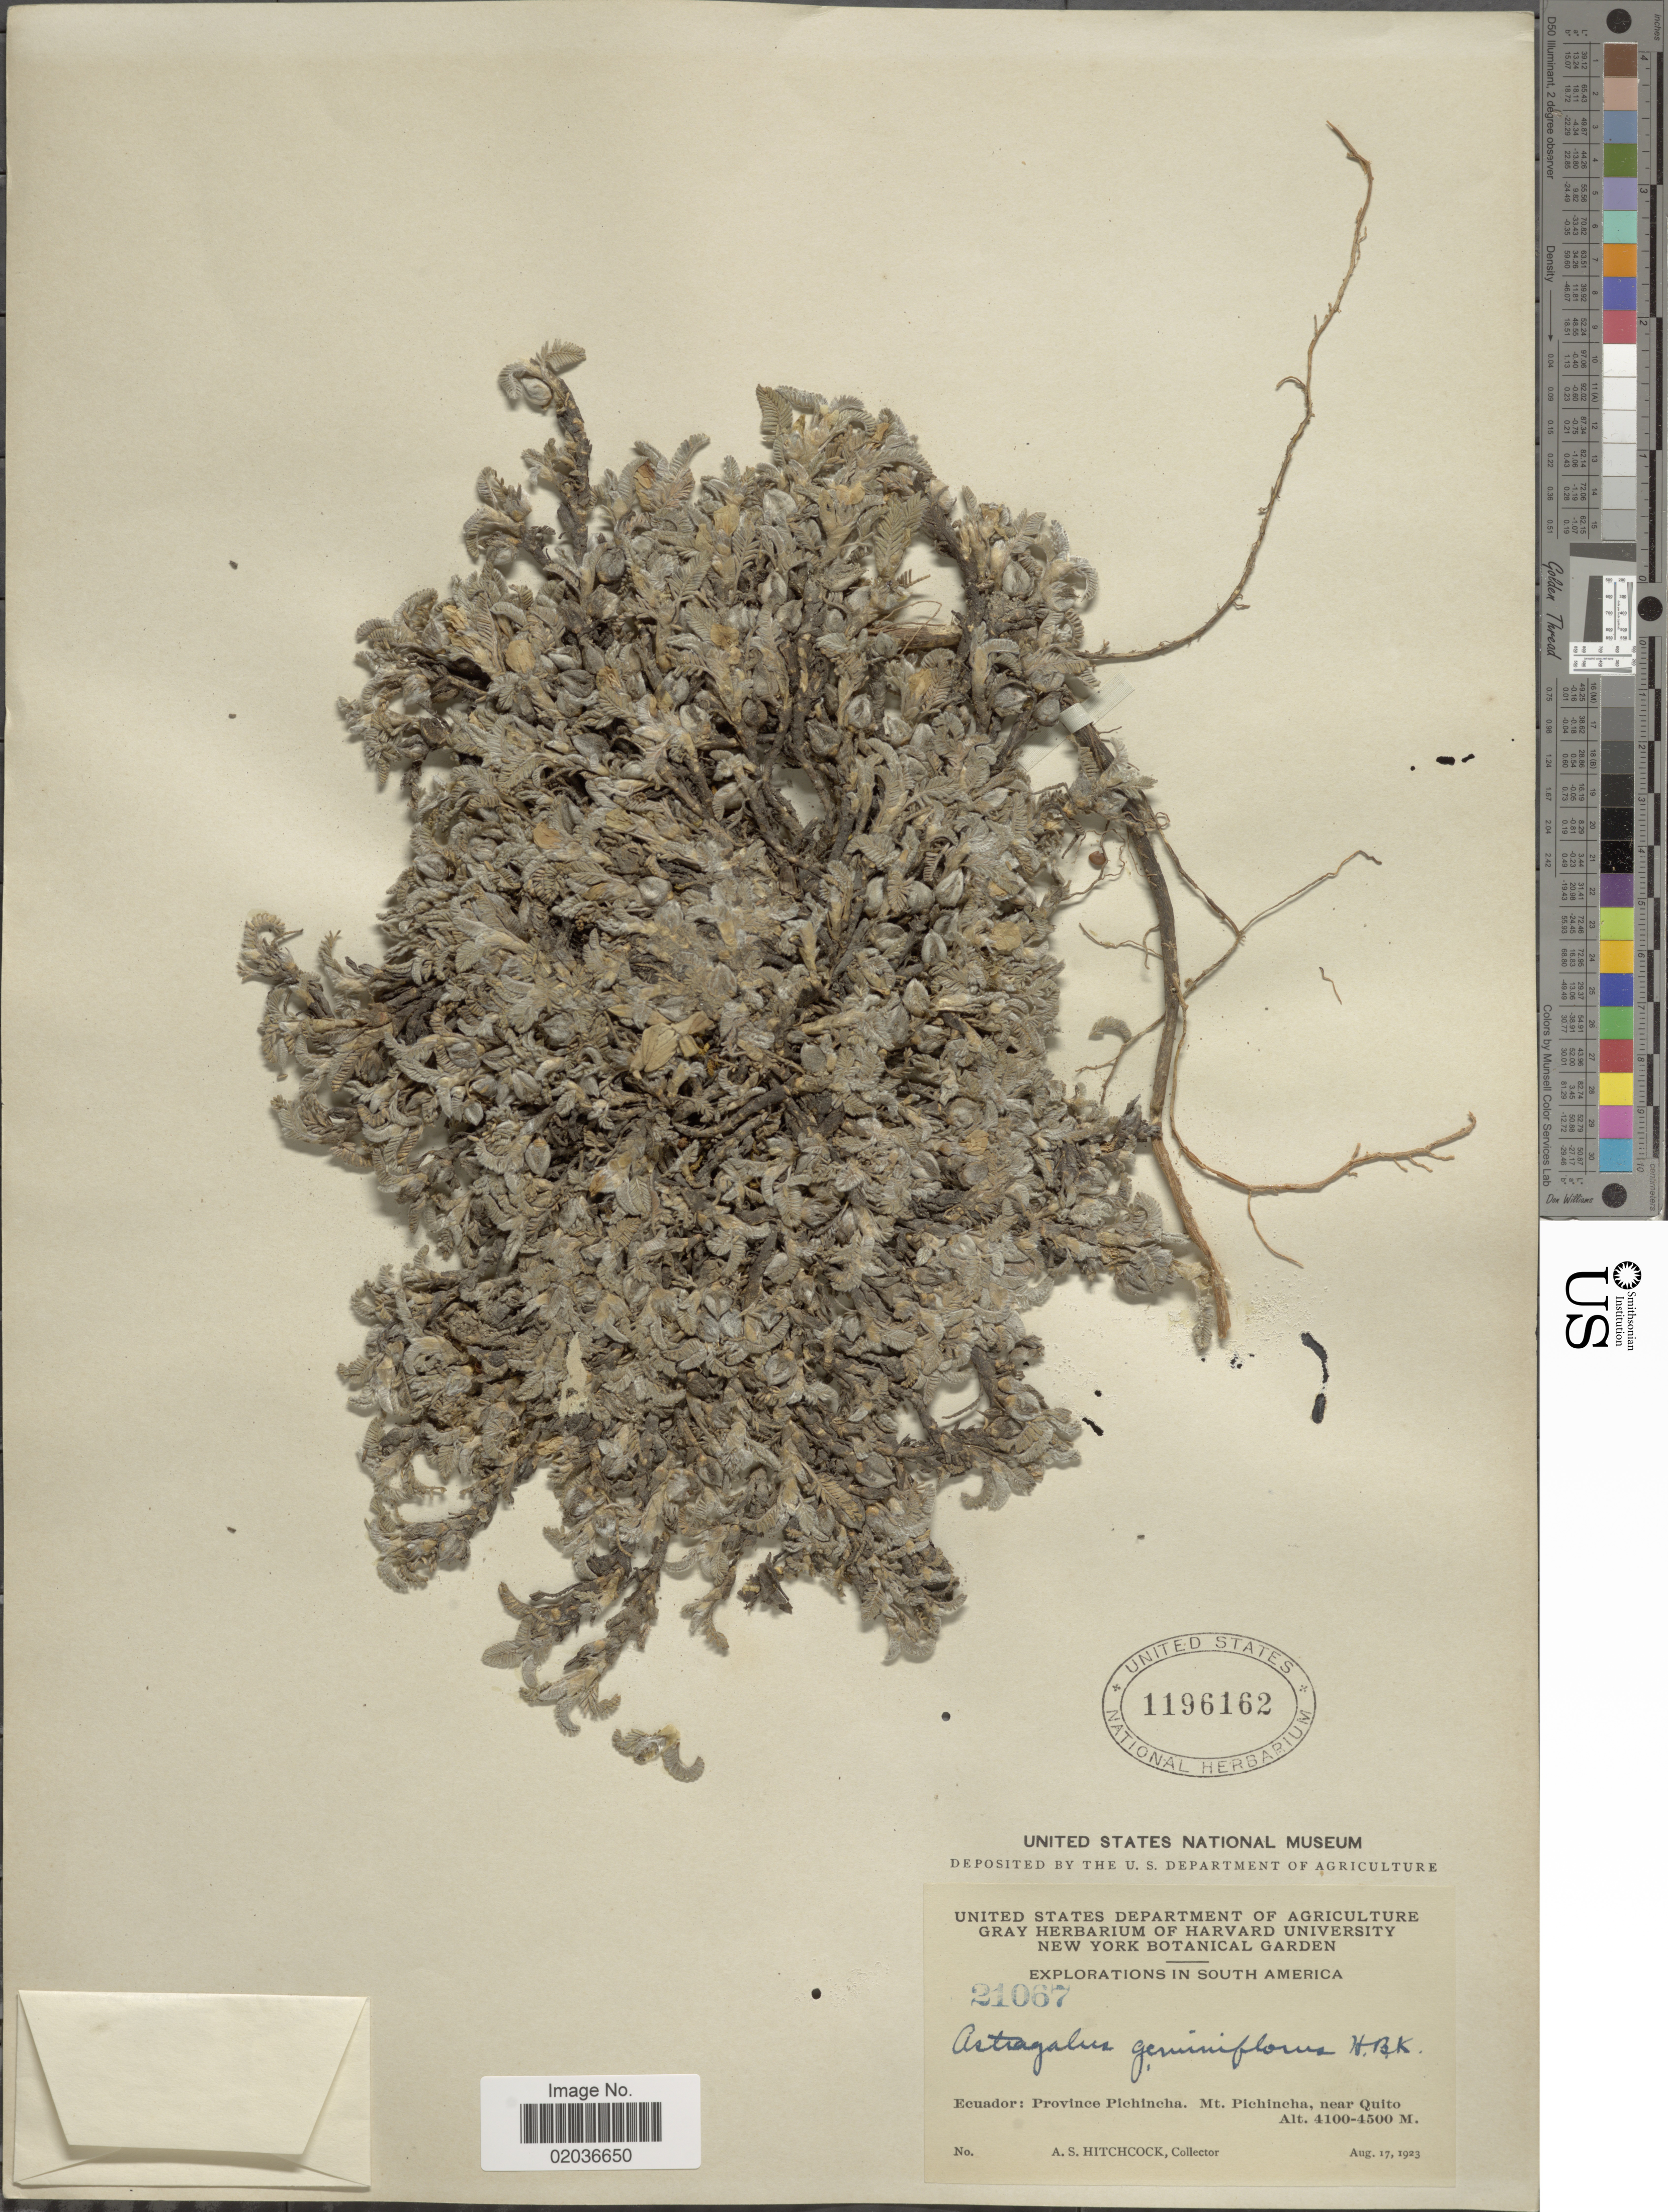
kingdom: Plantae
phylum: Tracheophyta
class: Magnoliopsida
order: Fabales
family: Fabaceae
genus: Astragalus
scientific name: Astragalus geminiflorus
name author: Bonpl.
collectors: A. S. Hitchcock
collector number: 21067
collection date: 1923-08-17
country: Ecuador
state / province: Pichincha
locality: Ecuador: Province Pichincha. Mt. Pichincha, near Quito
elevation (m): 4100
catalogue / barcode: US 1196162